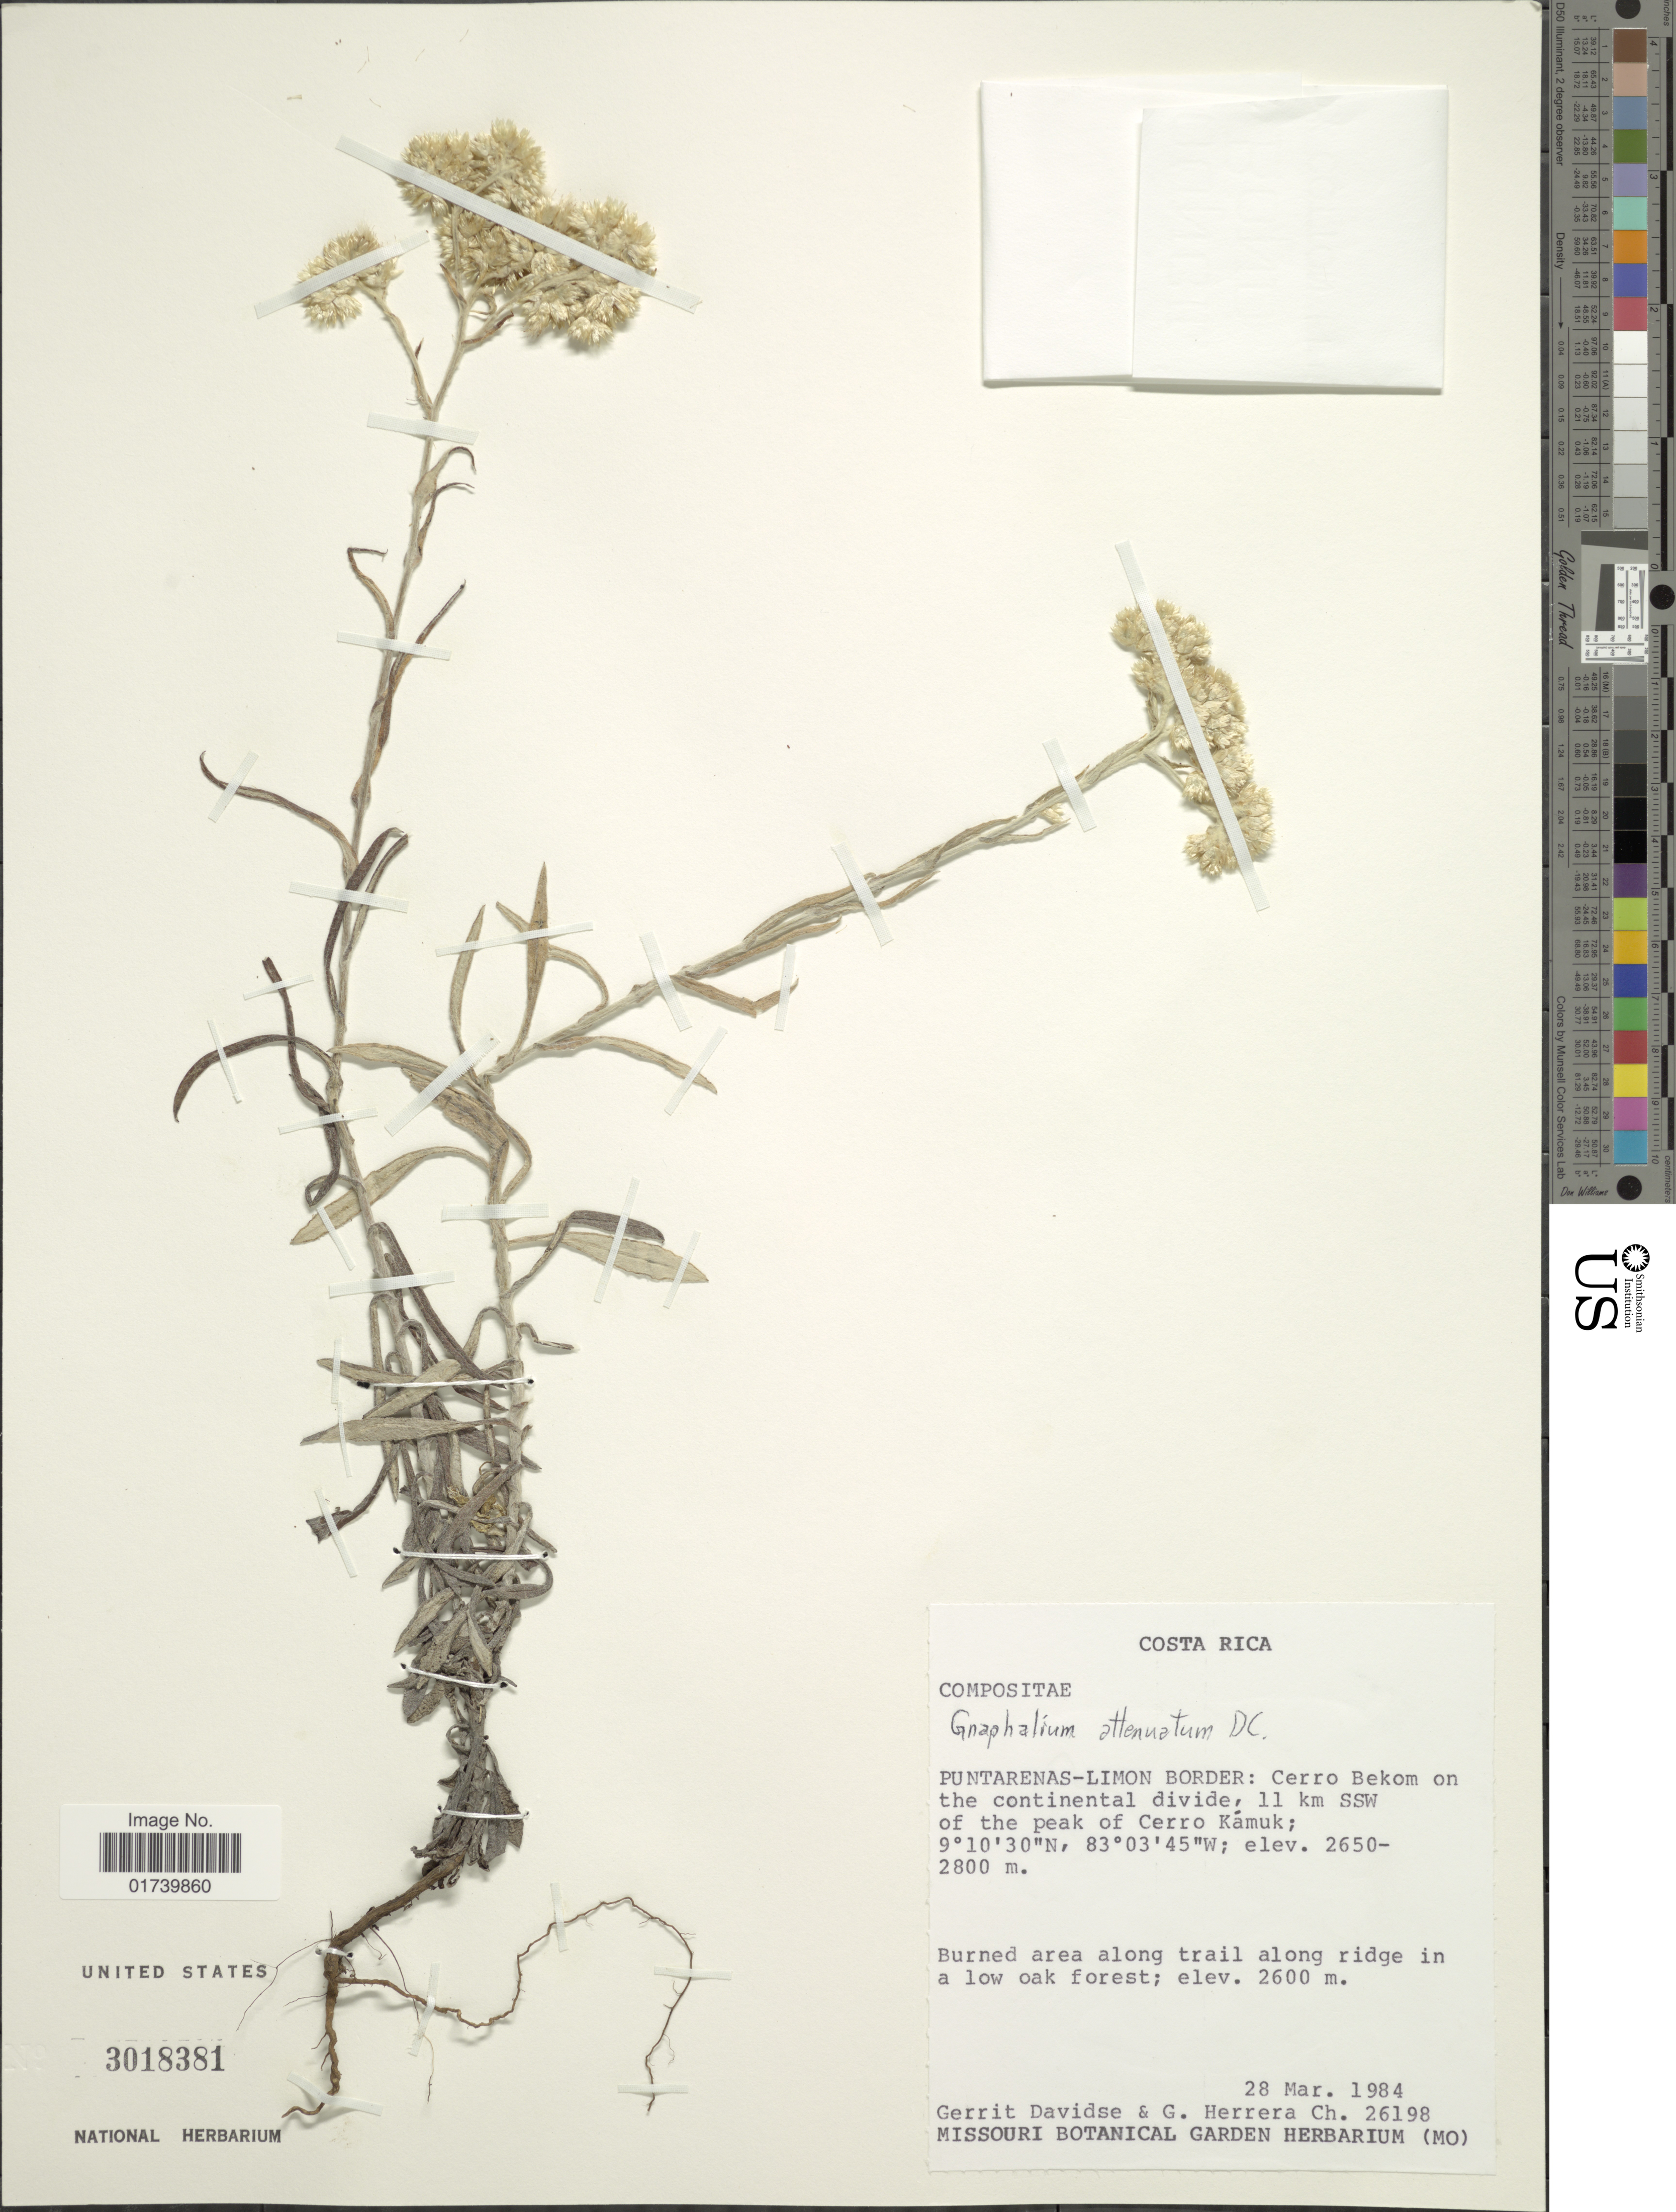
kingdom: Plantae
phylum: Tracheophyta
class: Magnoliopsida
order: Asterales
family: Asteraceae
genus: Pseudognaphalium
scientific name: Pseudognaphalium pruskii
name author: G.L. Nesom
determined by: Nesom, Guy L.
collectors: G. Davidse & G. Herrera Ch.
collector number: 26198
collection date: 1984-03-28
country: Costa Rica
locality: Puntarenas-Limon Border: Cerro Bekom on the Continental divide, 11 km SSW of the peak of Cerro Kamuk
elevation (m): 2600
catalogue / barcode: US 3018381